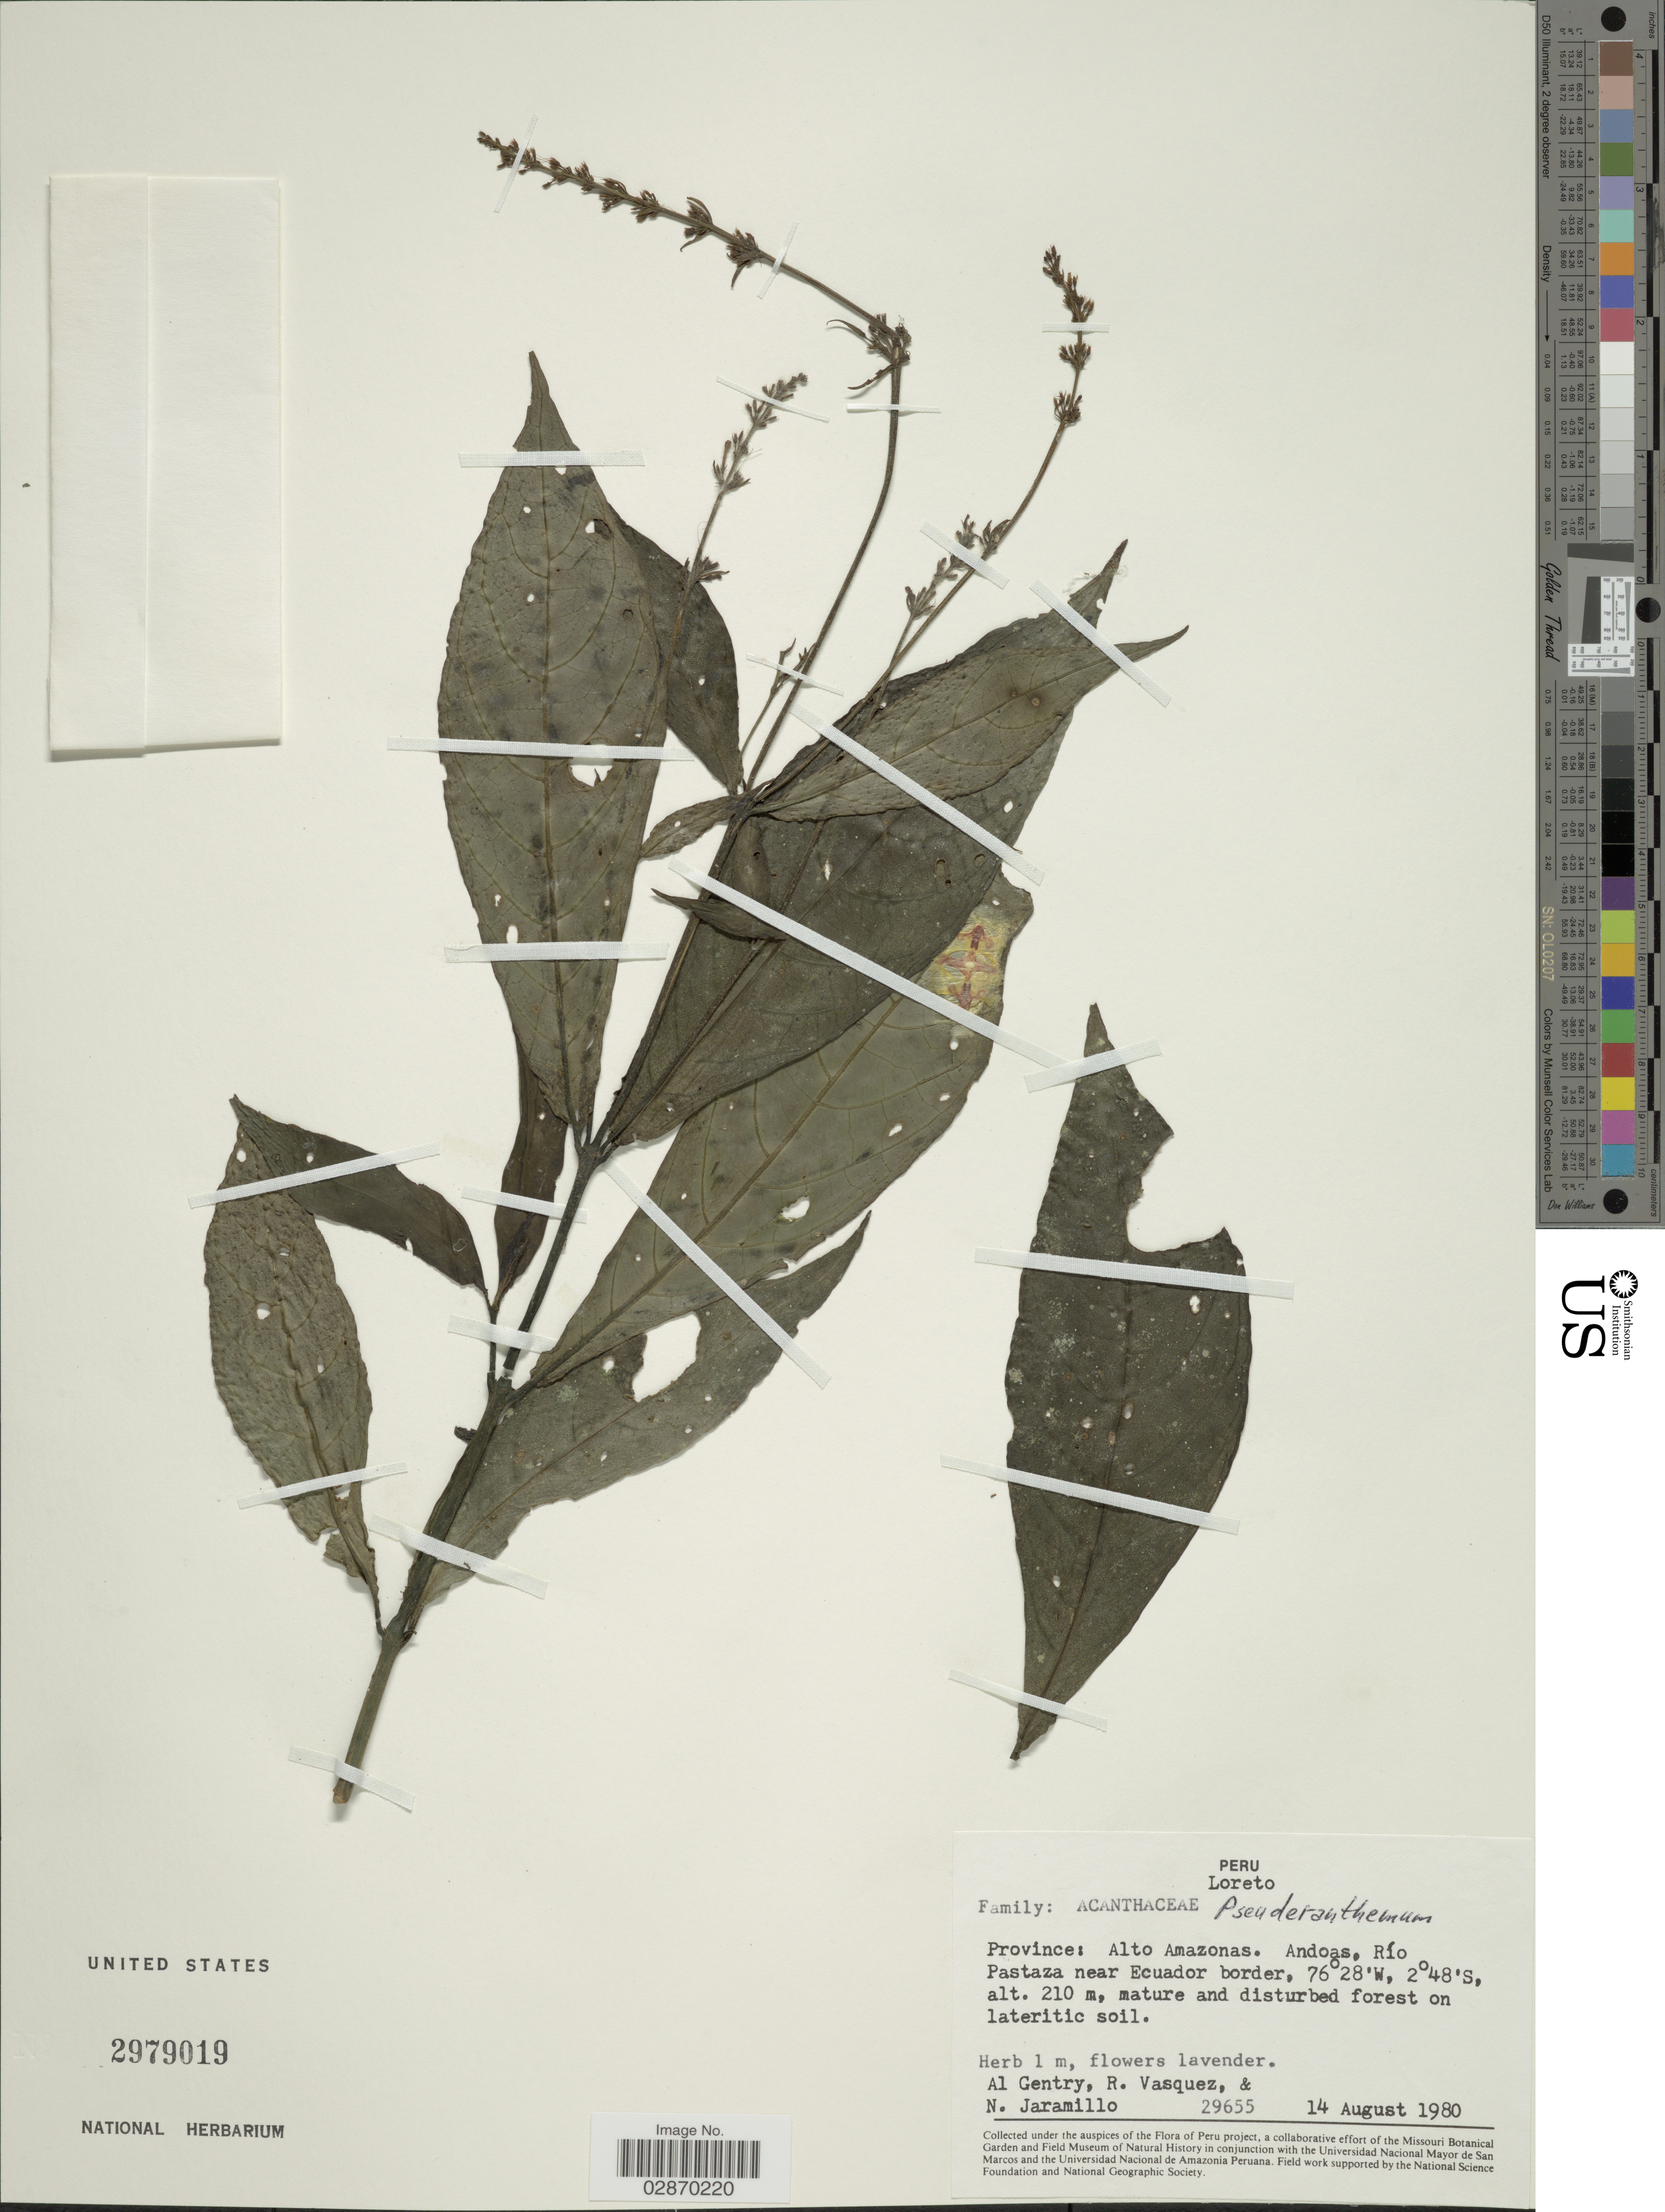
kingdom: Plantae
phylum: Tracheophyta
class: Magnoliopsida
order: Lamiales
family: Acanthaceae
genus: Pseuderanthemum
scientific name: Pseuderanthemum sp.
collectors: A. H. Gentry, R. Vasquez & N. Jaramillo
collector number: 29655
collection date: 1980-08-14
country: Peru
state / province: Loreto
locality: Province: Alto Amazonas. Andoas, Río Pastaza near Ecuador border.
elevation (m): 210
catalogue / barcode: US 2979019